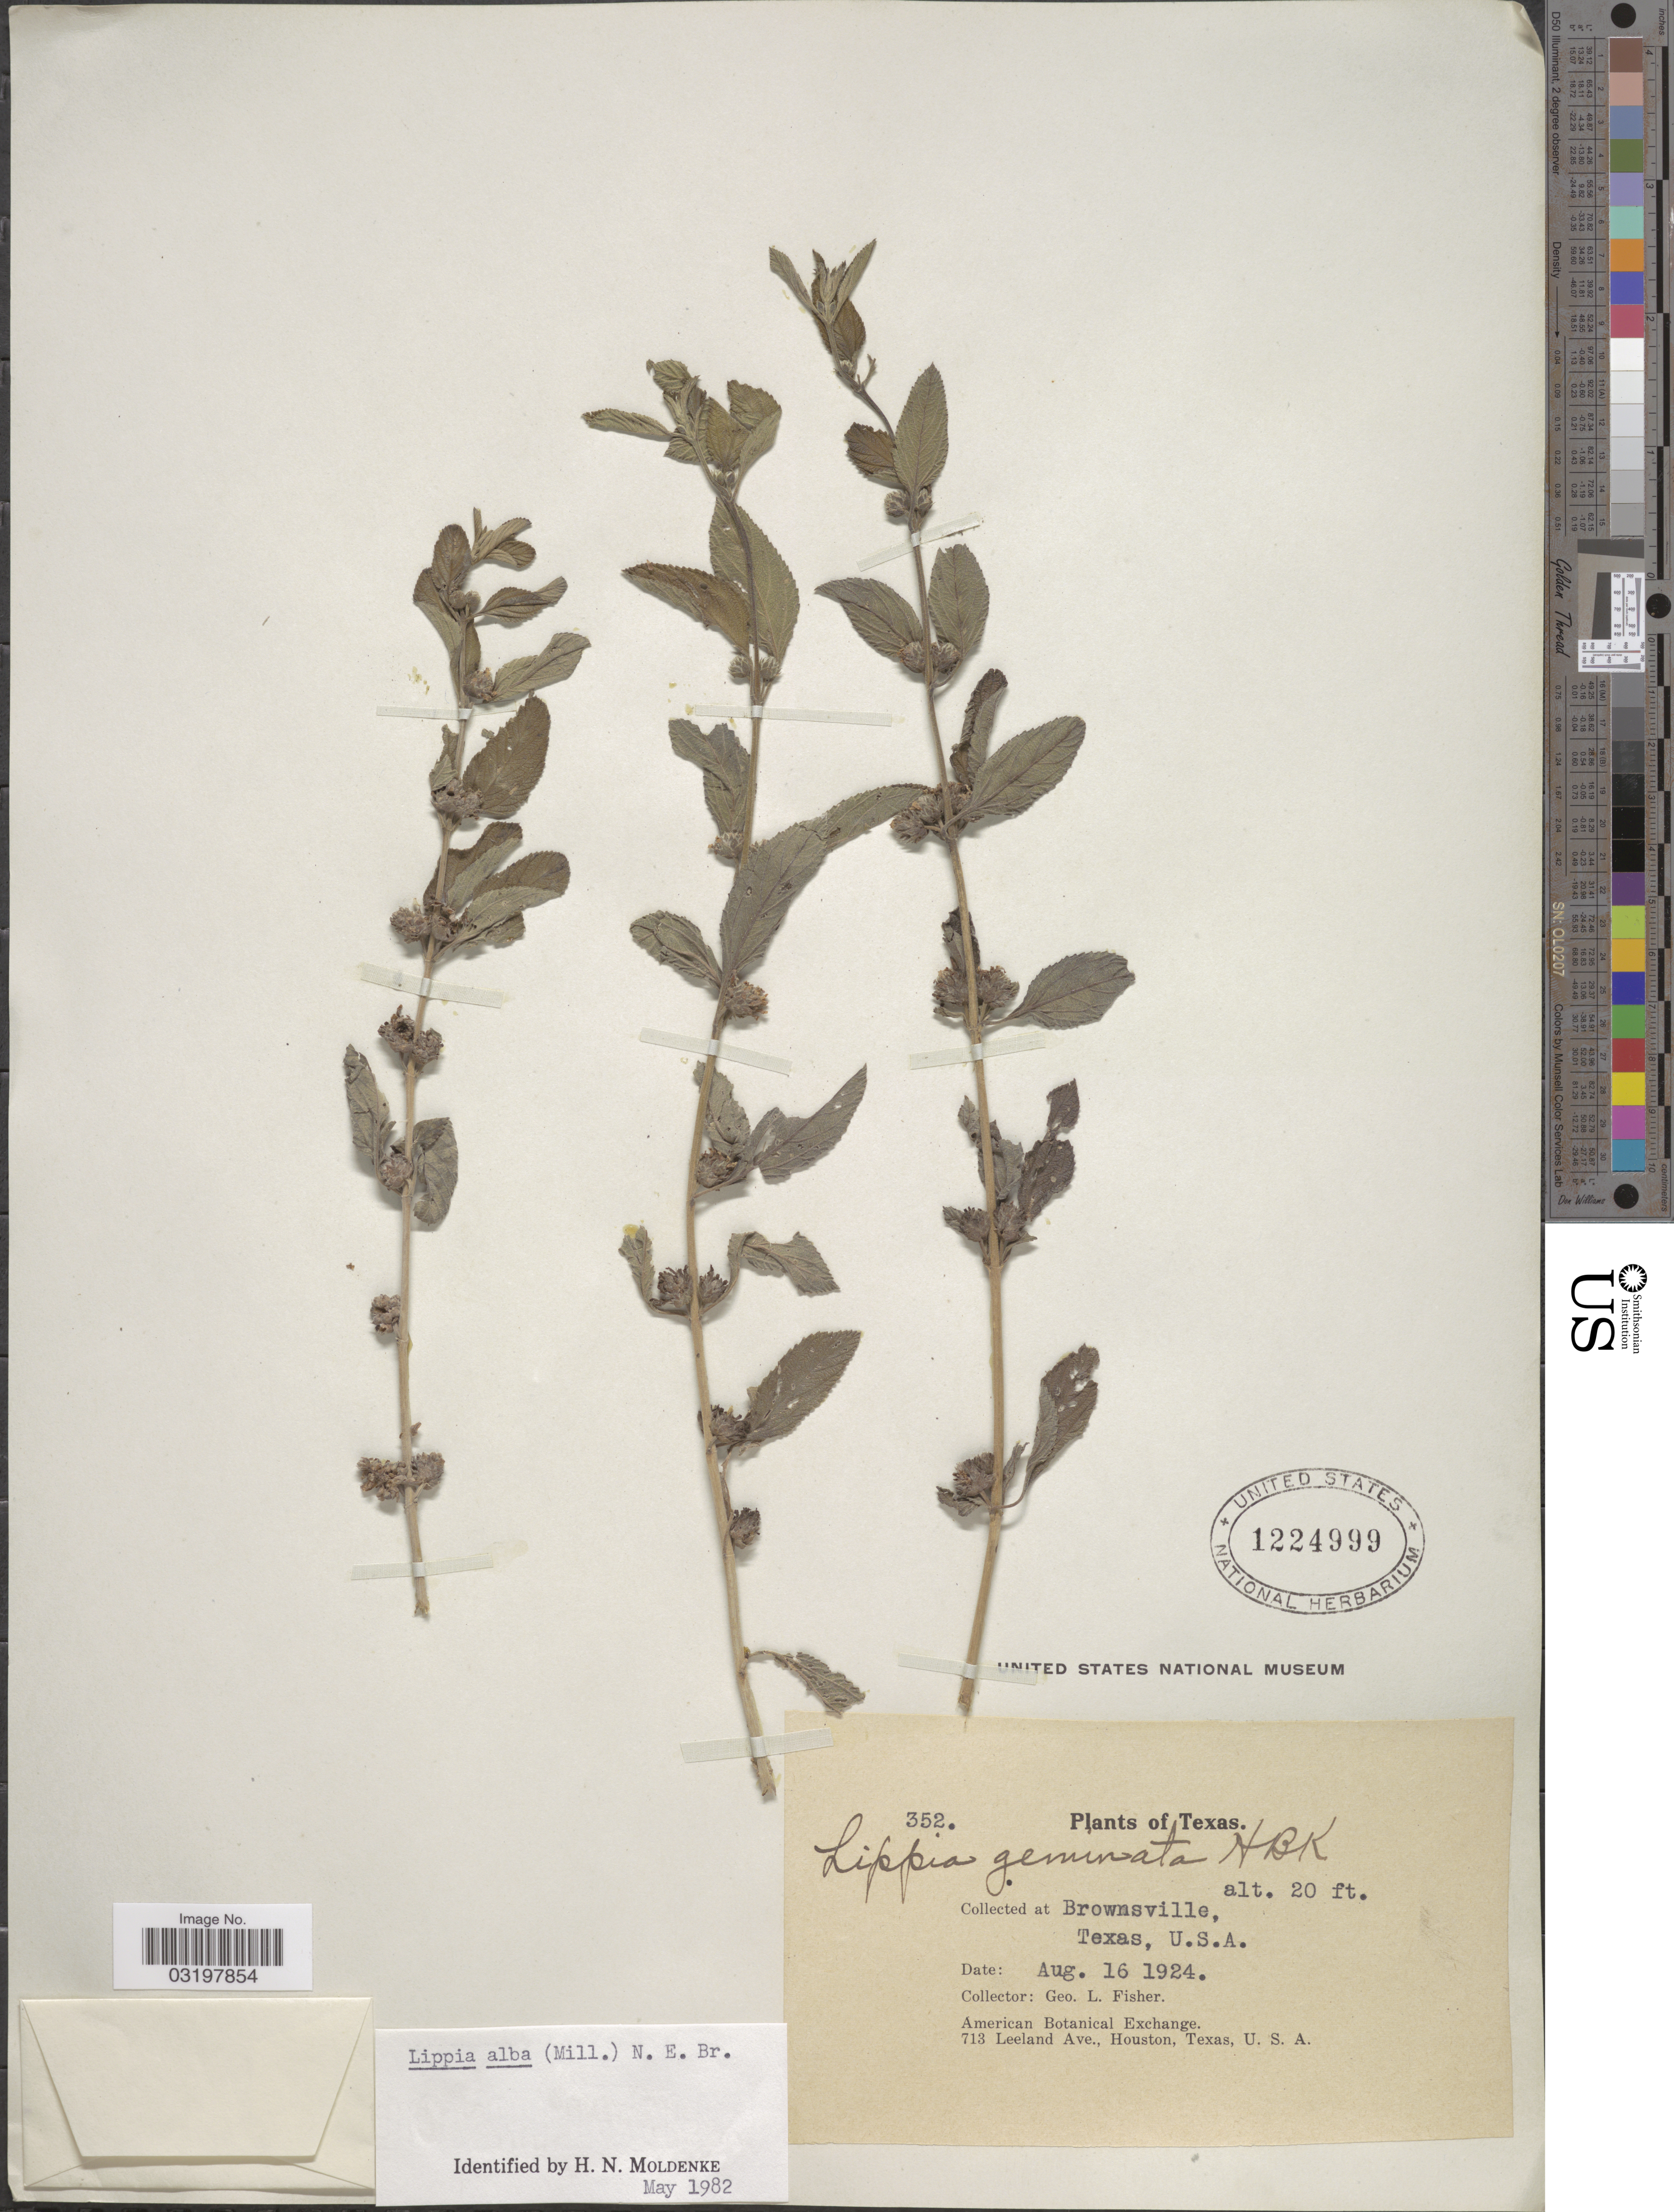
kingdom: Plantae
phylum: Tracheophyta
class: Magnoliopsida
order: Lamiales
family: Verbenaceae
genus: Lippia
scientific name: Lippia alba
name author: (Mill.) N.E. Br. ex Britton & P. Wilson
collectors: G. L. Fisher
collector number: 352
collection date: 1924-08-16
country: United States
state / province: Texas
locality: Brownsville.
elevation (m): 6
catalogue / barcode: US 1224999